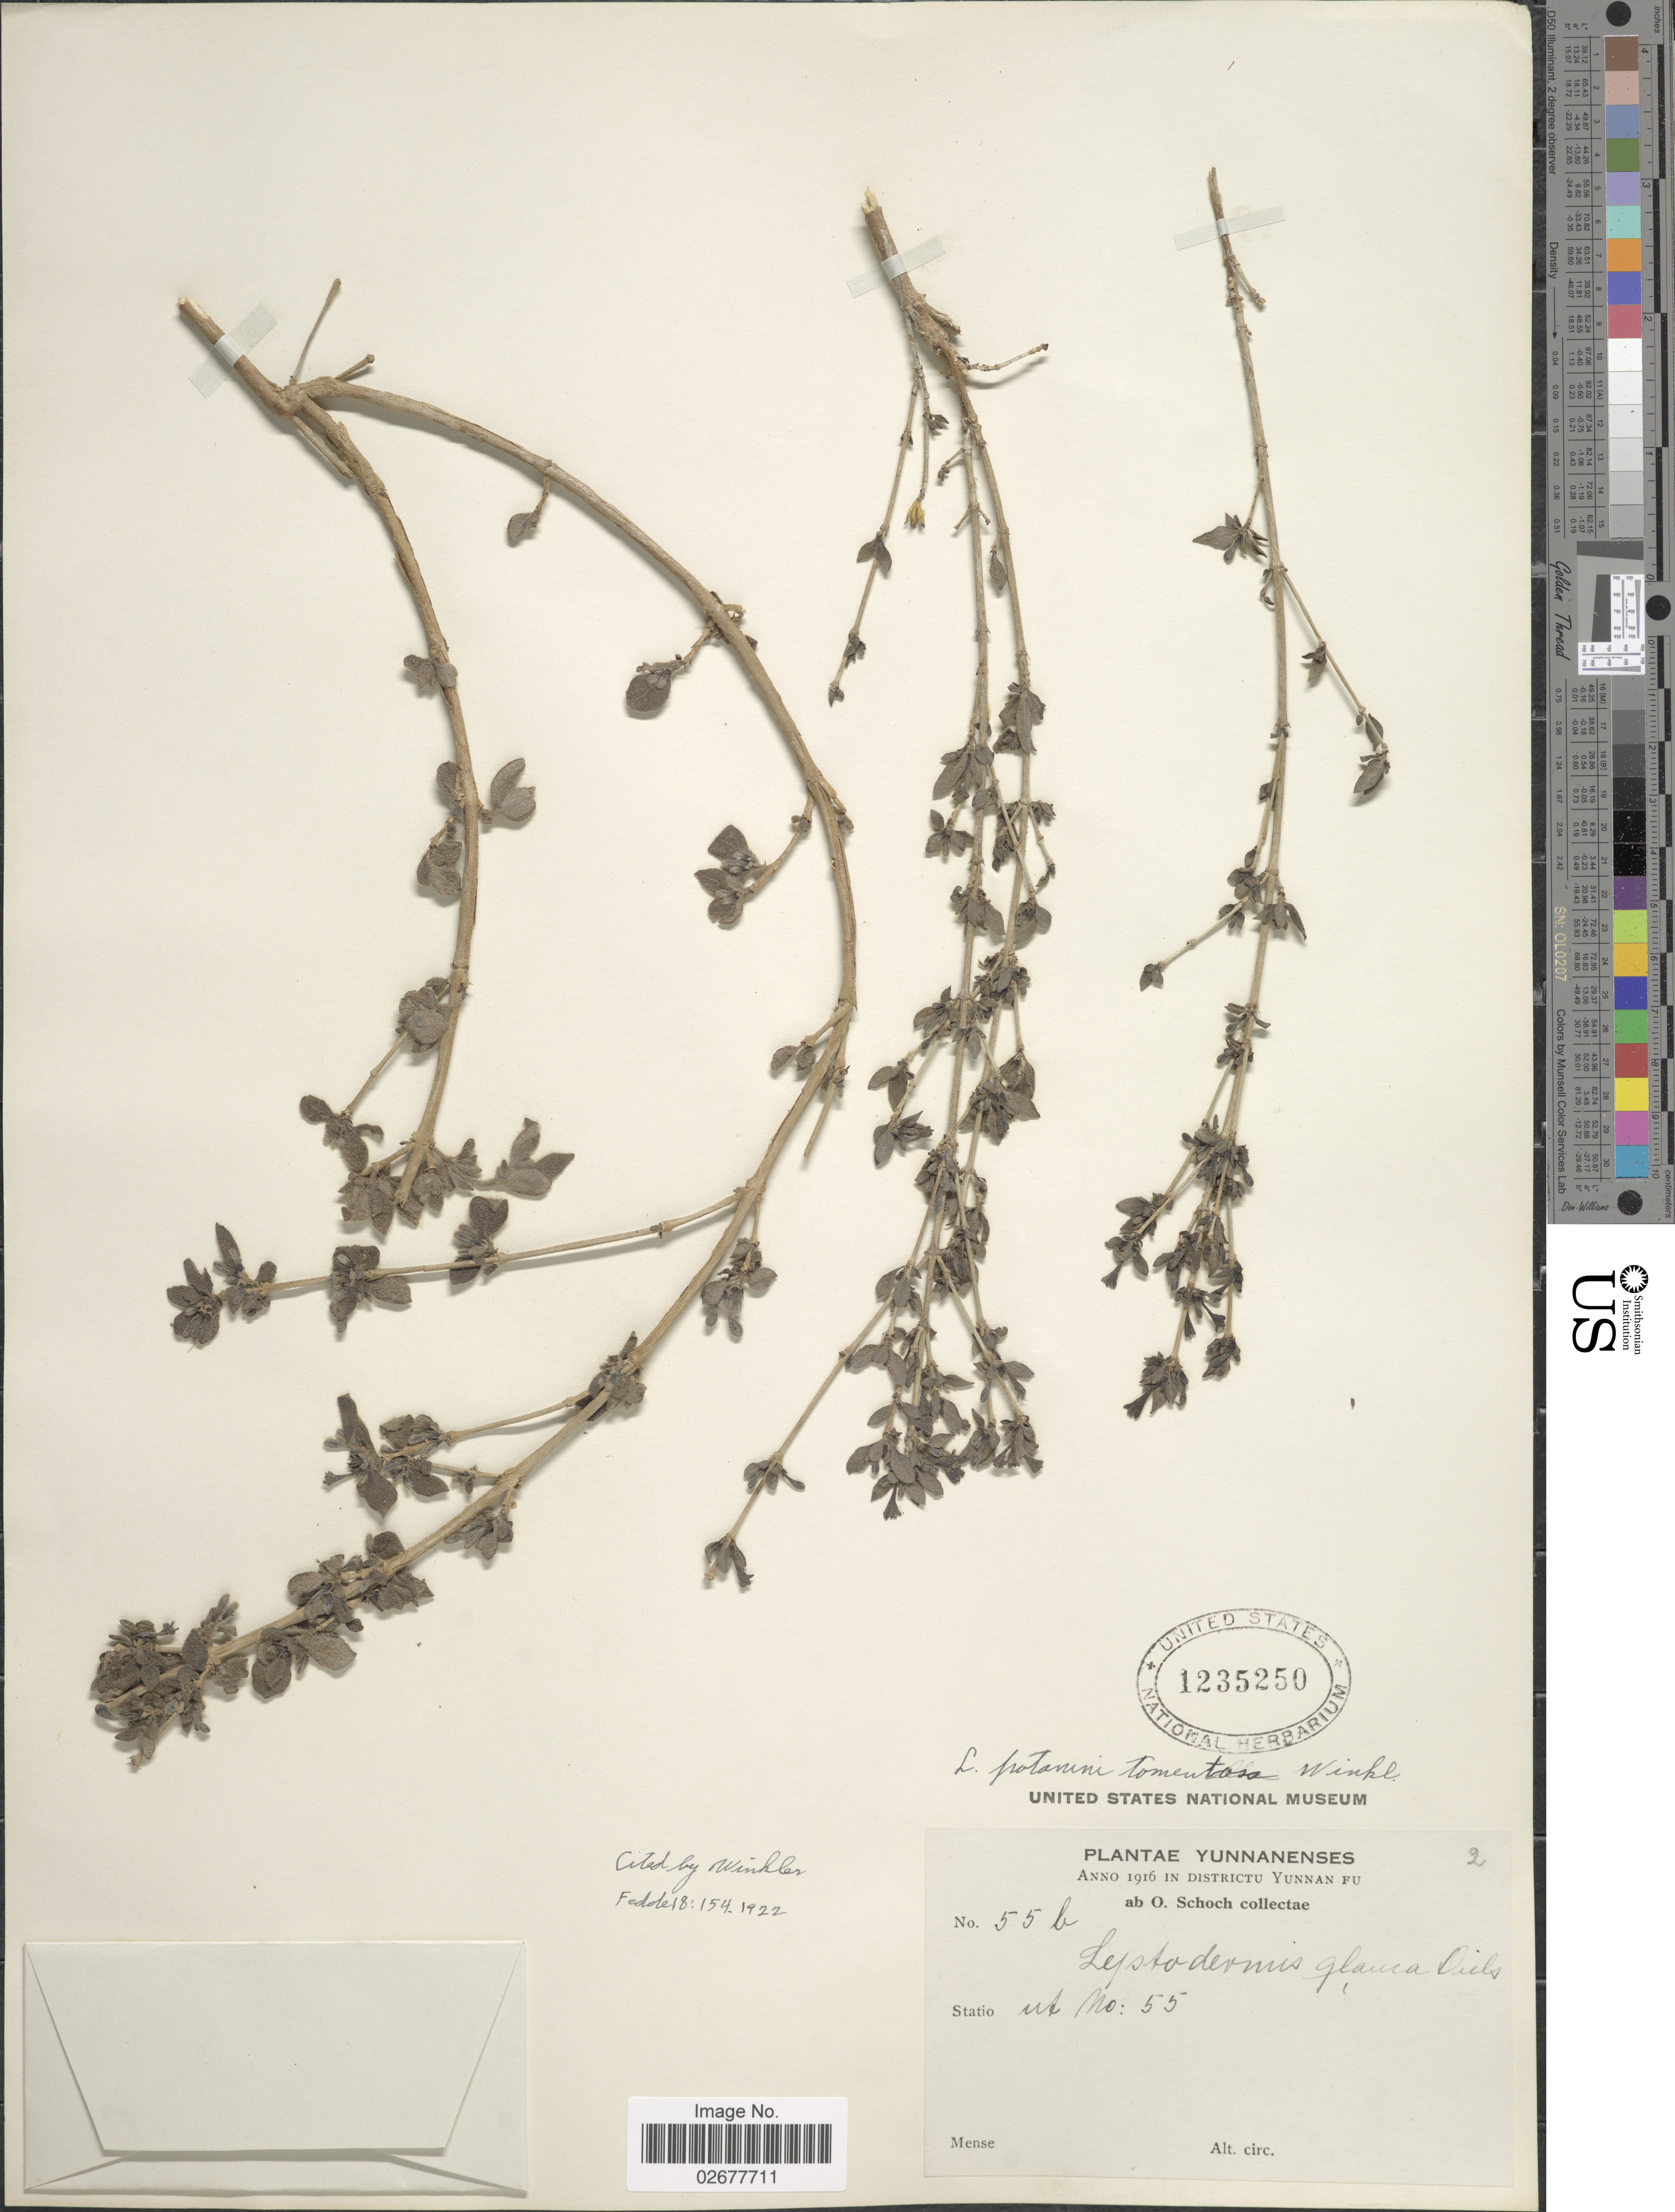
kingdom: Plantae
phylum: Tracheophyta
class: Magnoliopsida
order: Gentianales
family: Rubiaceae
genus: Leptodermis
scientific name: Leptodermis potanini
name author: Batalin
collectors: O. Schoch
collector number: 55b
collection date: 1916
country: China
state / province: Yunnan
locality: Yunnanenses. Districtu Yunnan Fu.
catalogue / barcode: US 1235250